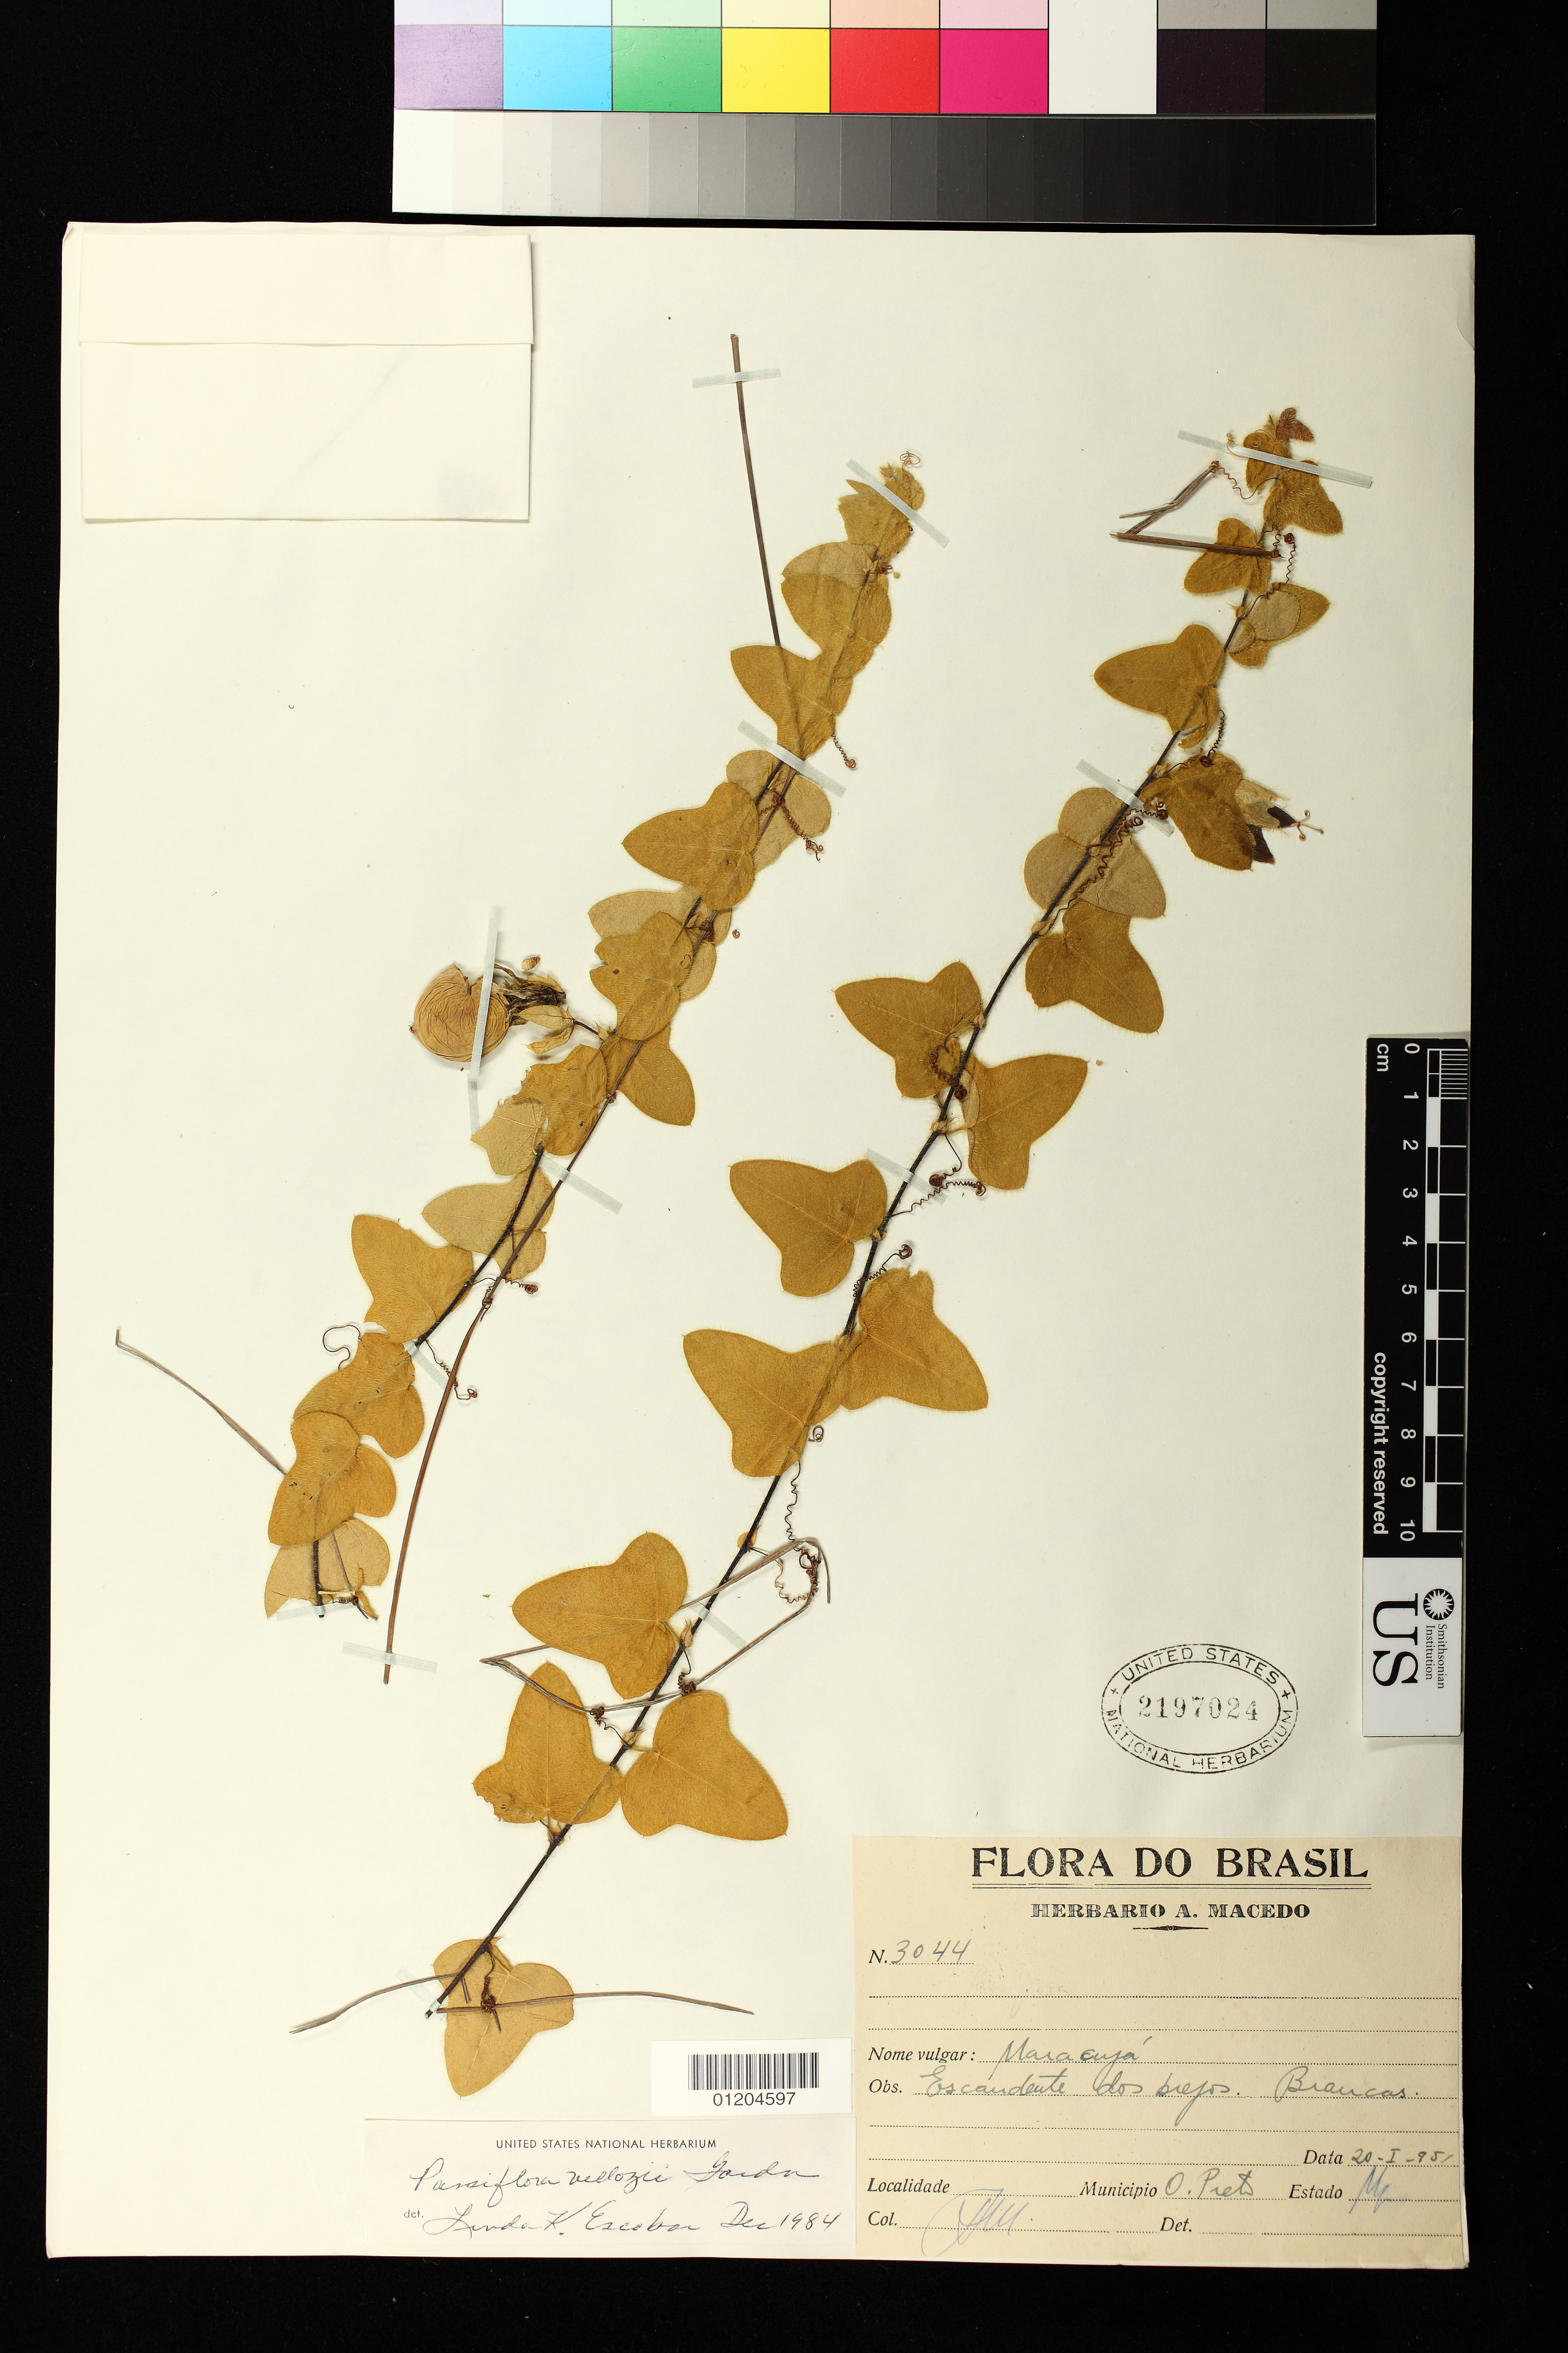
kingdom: Plantae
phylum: Tracheophyta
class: Magnoliopsida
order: Malpighiales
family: Passifloraceae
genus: Passiflora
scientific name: Passiflora vellozii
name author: Gardner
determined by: Svoboda, Harlan T., (NA), US Department of Agriculture (UNITED STATES)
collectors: A. Macedo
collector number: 3044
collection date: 1951-01-20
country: Brazil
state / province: Minas Gerais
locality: O. Preto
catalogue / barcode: US 2197024